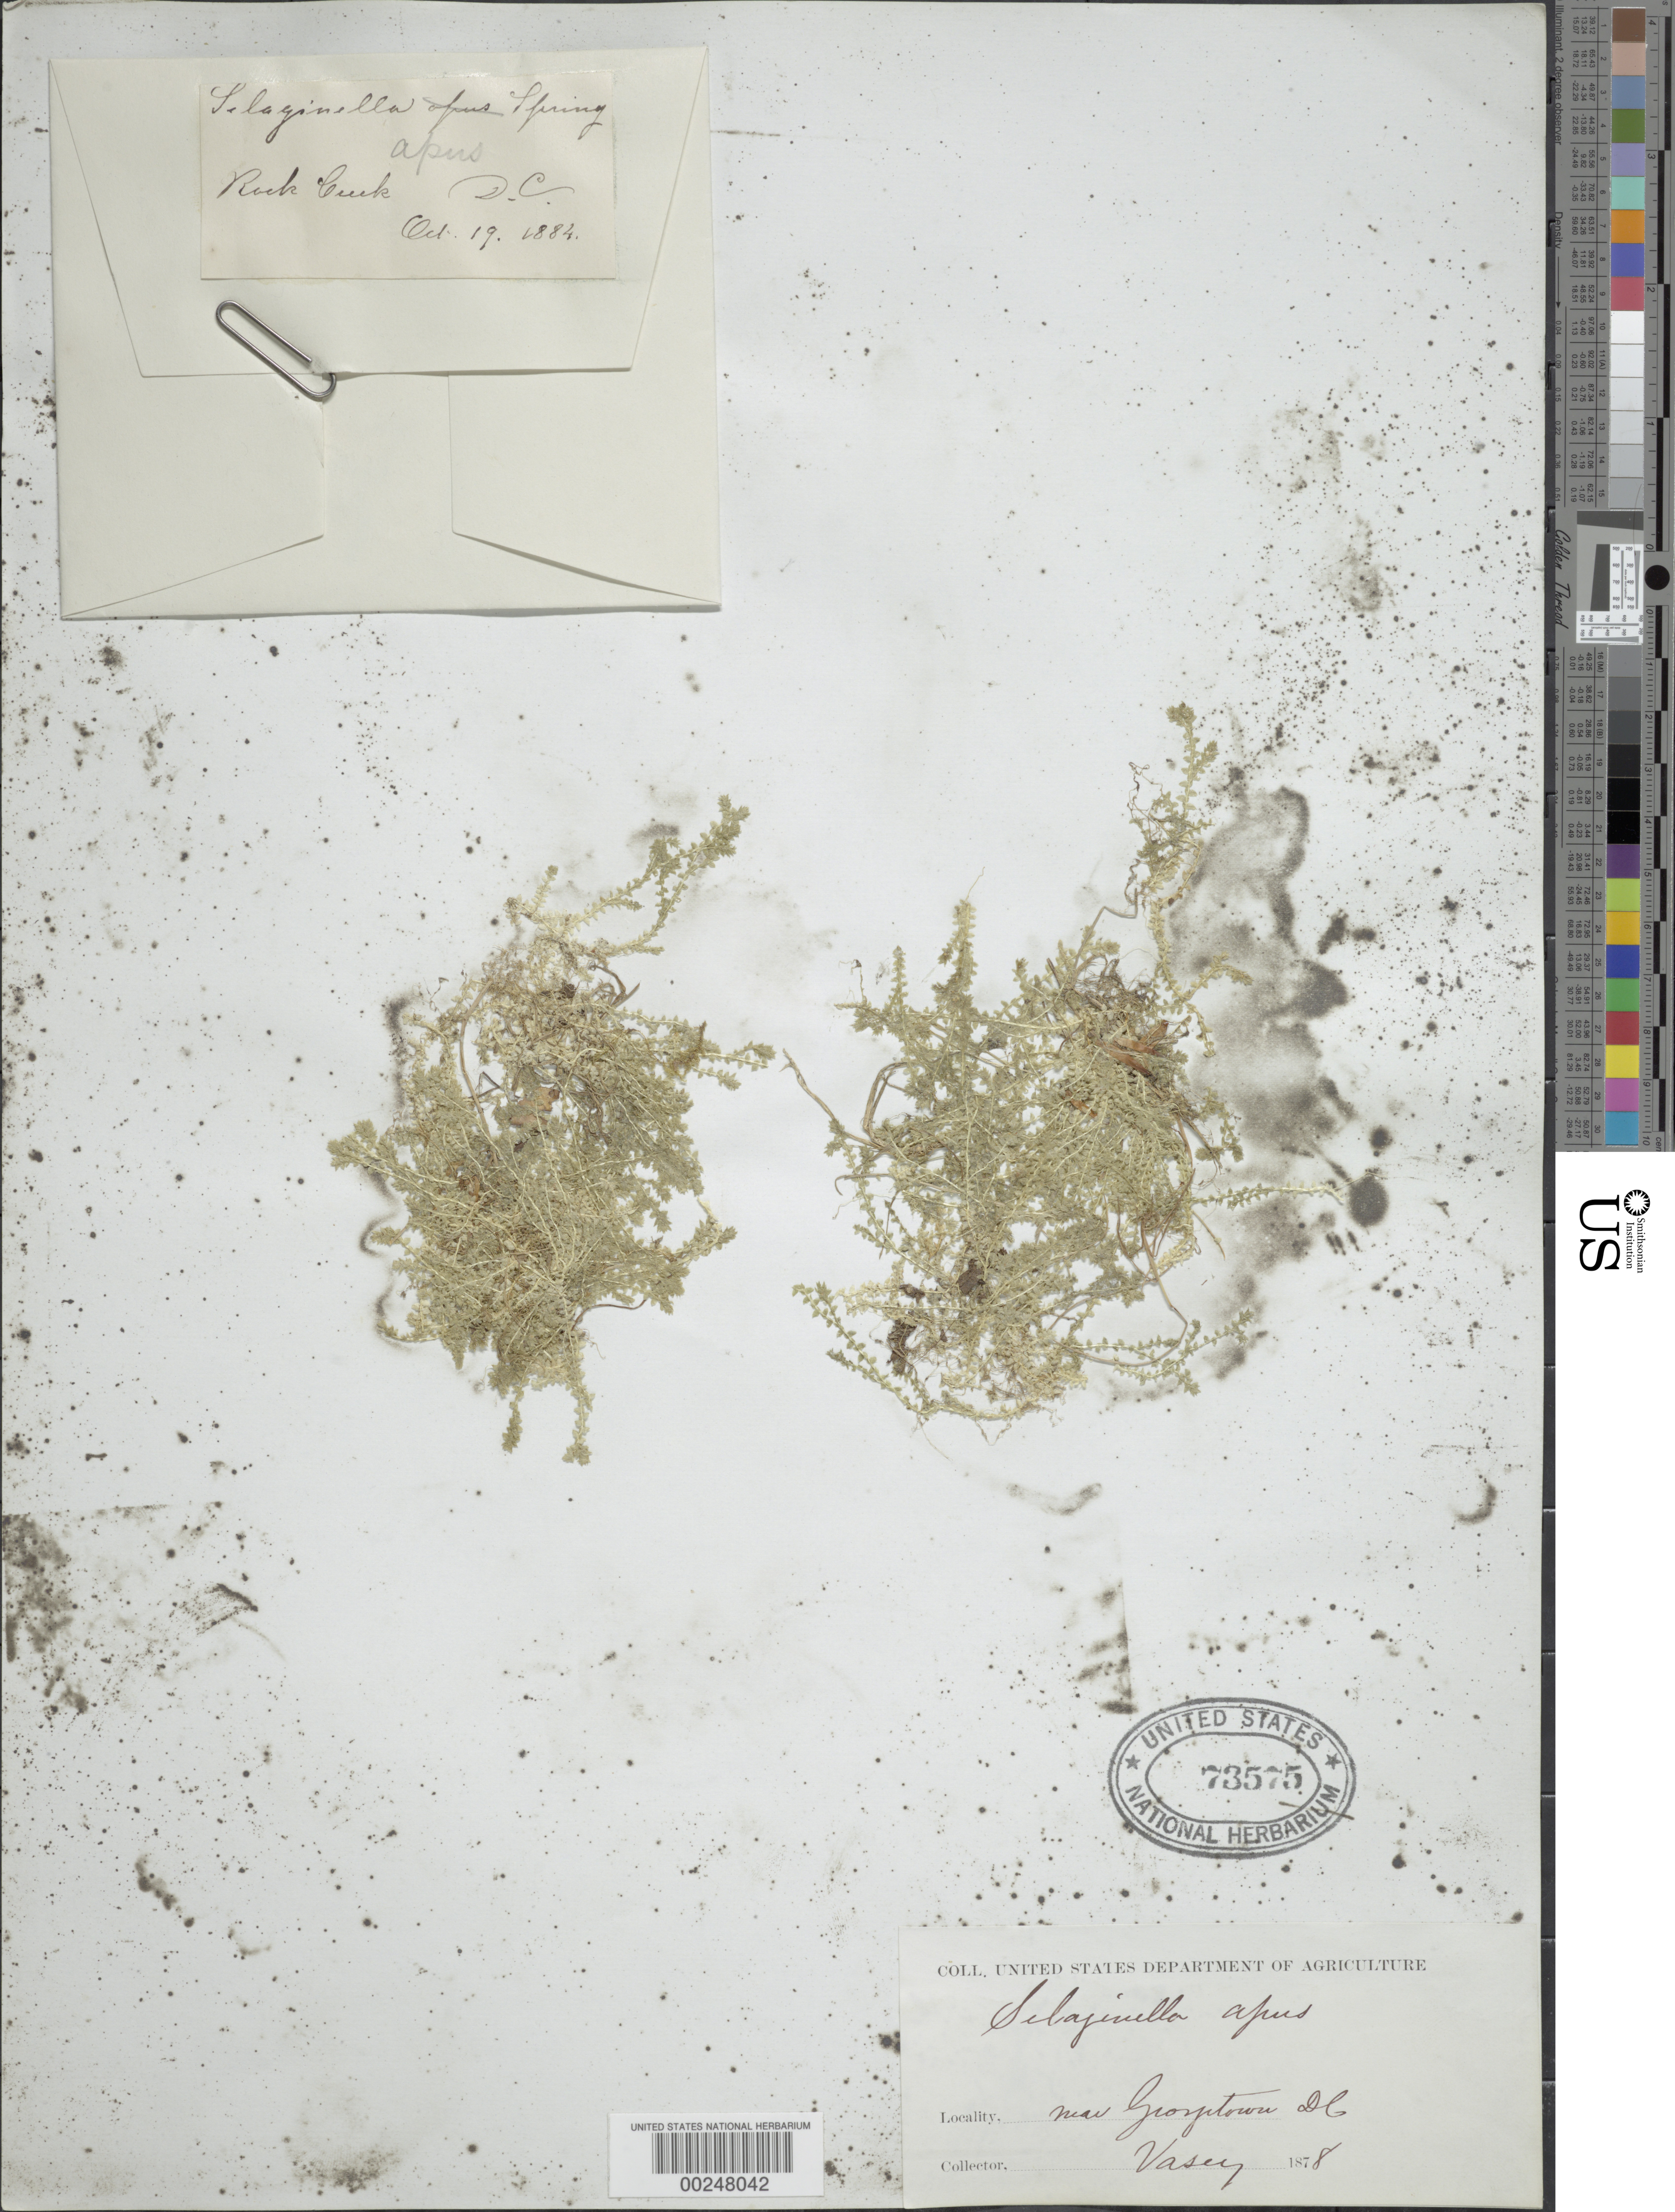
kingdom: Plantae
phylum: Tracheophyta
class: Lycopodiopsida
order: Selaginellales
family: Selaginellaceae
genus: Selaginella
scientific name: Selaginella apus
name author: Spring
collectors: G. Vasey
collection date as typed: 1878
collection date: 1878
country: United States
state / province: District of Columbia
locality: Near Georgetown C. and O. Canal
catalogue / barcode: US 73575